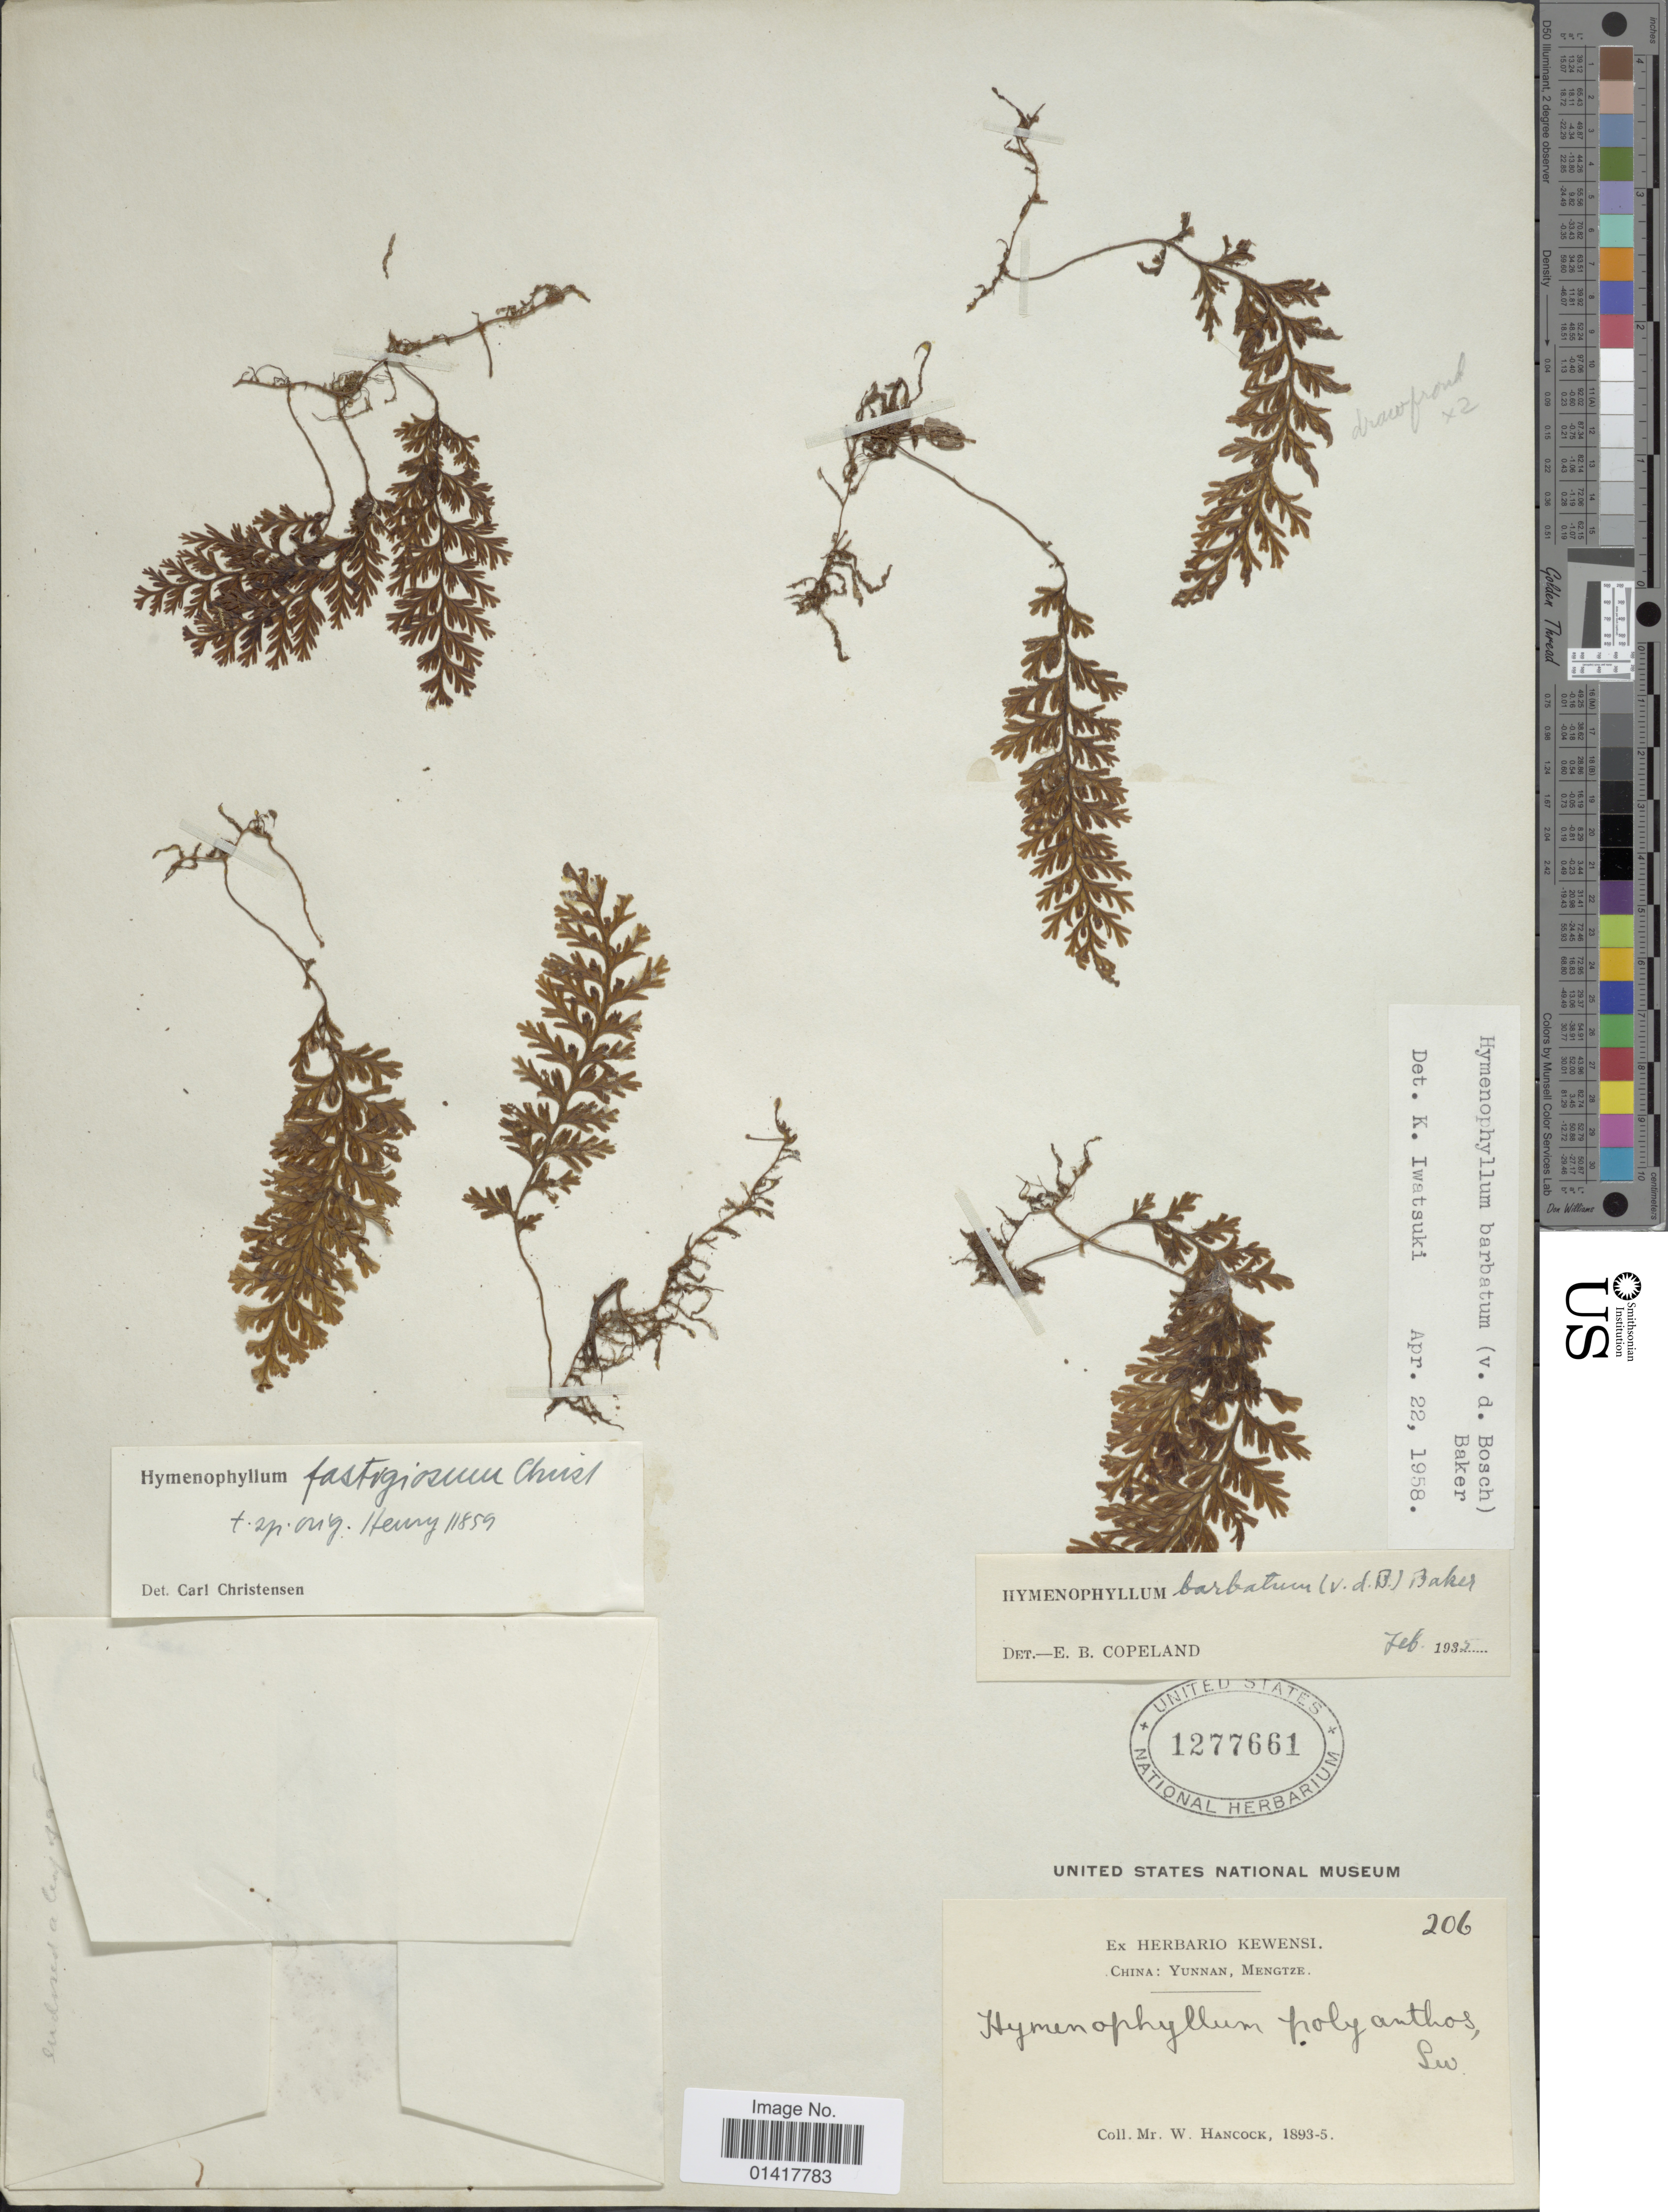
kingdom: Plantae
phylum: Tracheophyta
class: Polypodiopsida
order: Hymenophyllales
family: Hymenophyllaceae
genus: Hymenophyllum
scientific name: Hymenophyllum barbatum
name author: (Bosch) Baker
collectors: W. Hancock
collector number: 206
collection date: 1893/1895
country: China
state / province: Yunnan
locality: Mengtze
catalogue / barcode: US 1277661